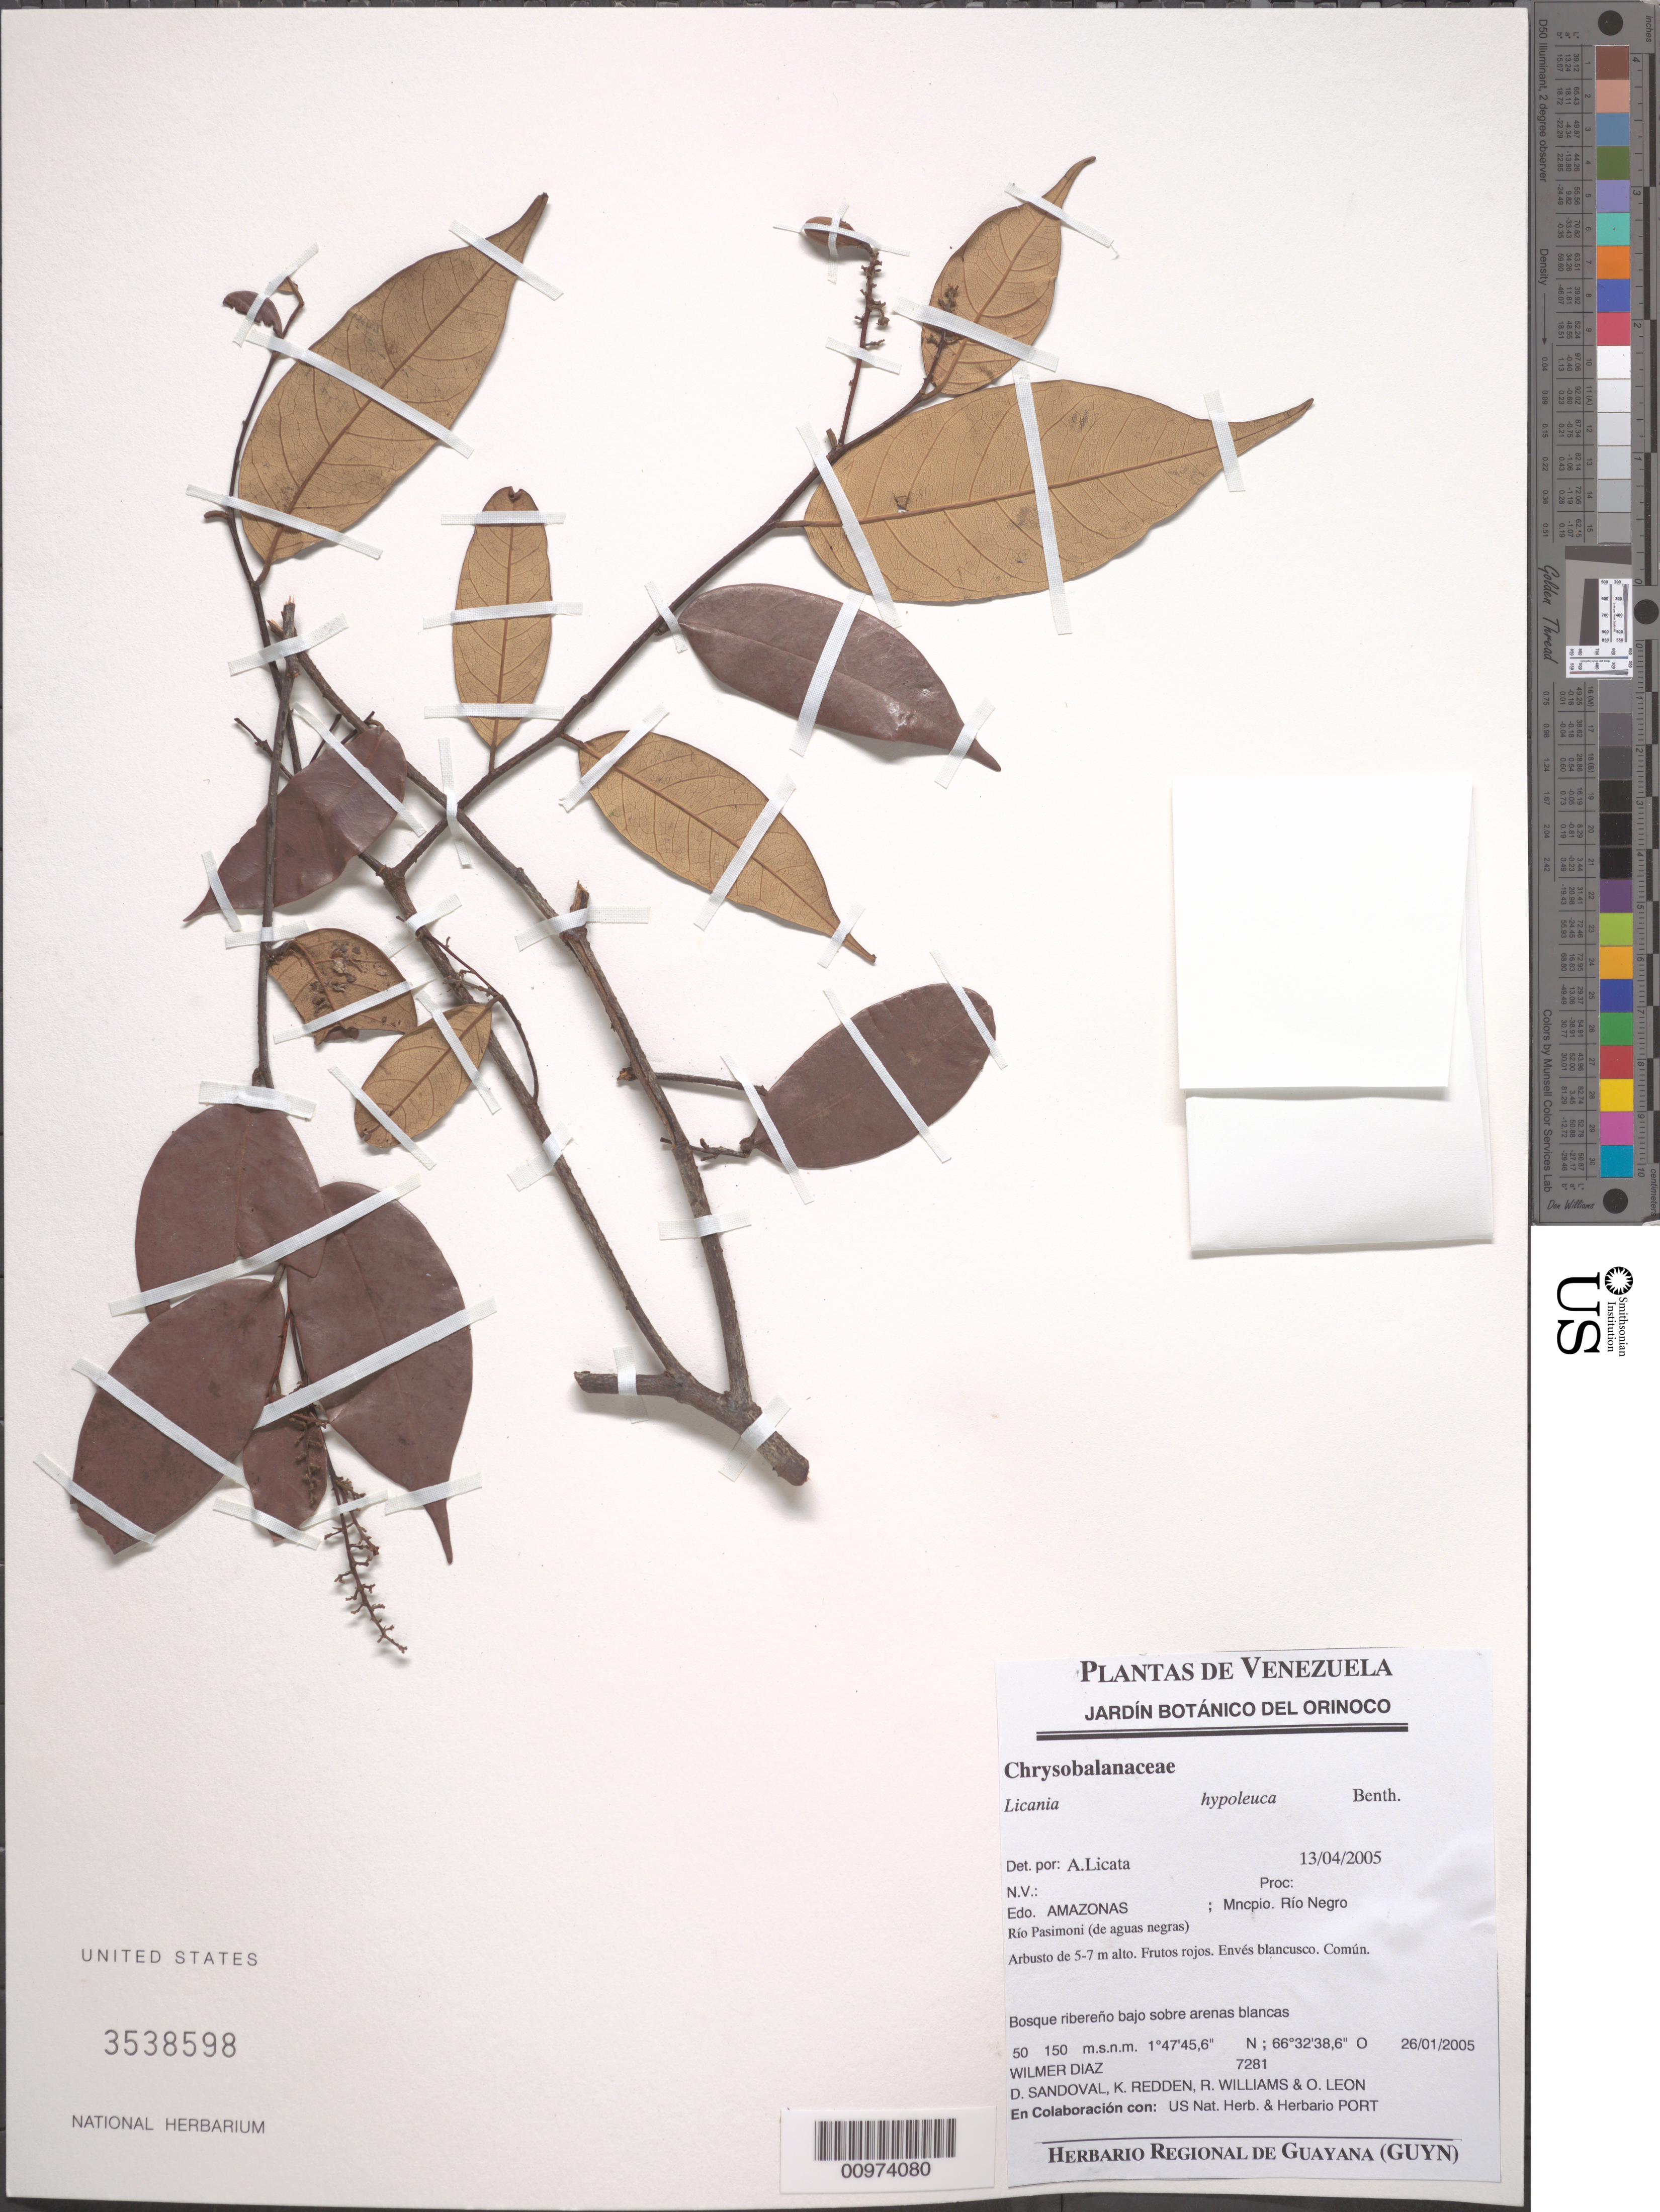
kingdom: Plantae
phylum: Tracheophyta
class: Magnoliopsida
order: Malpighiales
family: Chrysobalanaceae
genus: Licania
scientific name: Licania hypoleuca var. hypoleuca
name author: Benth.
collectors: W. Díaz P., D. Sandoval, K. M. Redden, R. Williams & O. León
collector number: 7281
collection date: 2005-01-26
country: Venezuela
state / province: Amazonas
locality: Mncpio. Río Negro. Río Pasimoni (de aguas negras).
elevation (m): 50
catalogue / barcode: US 3538598